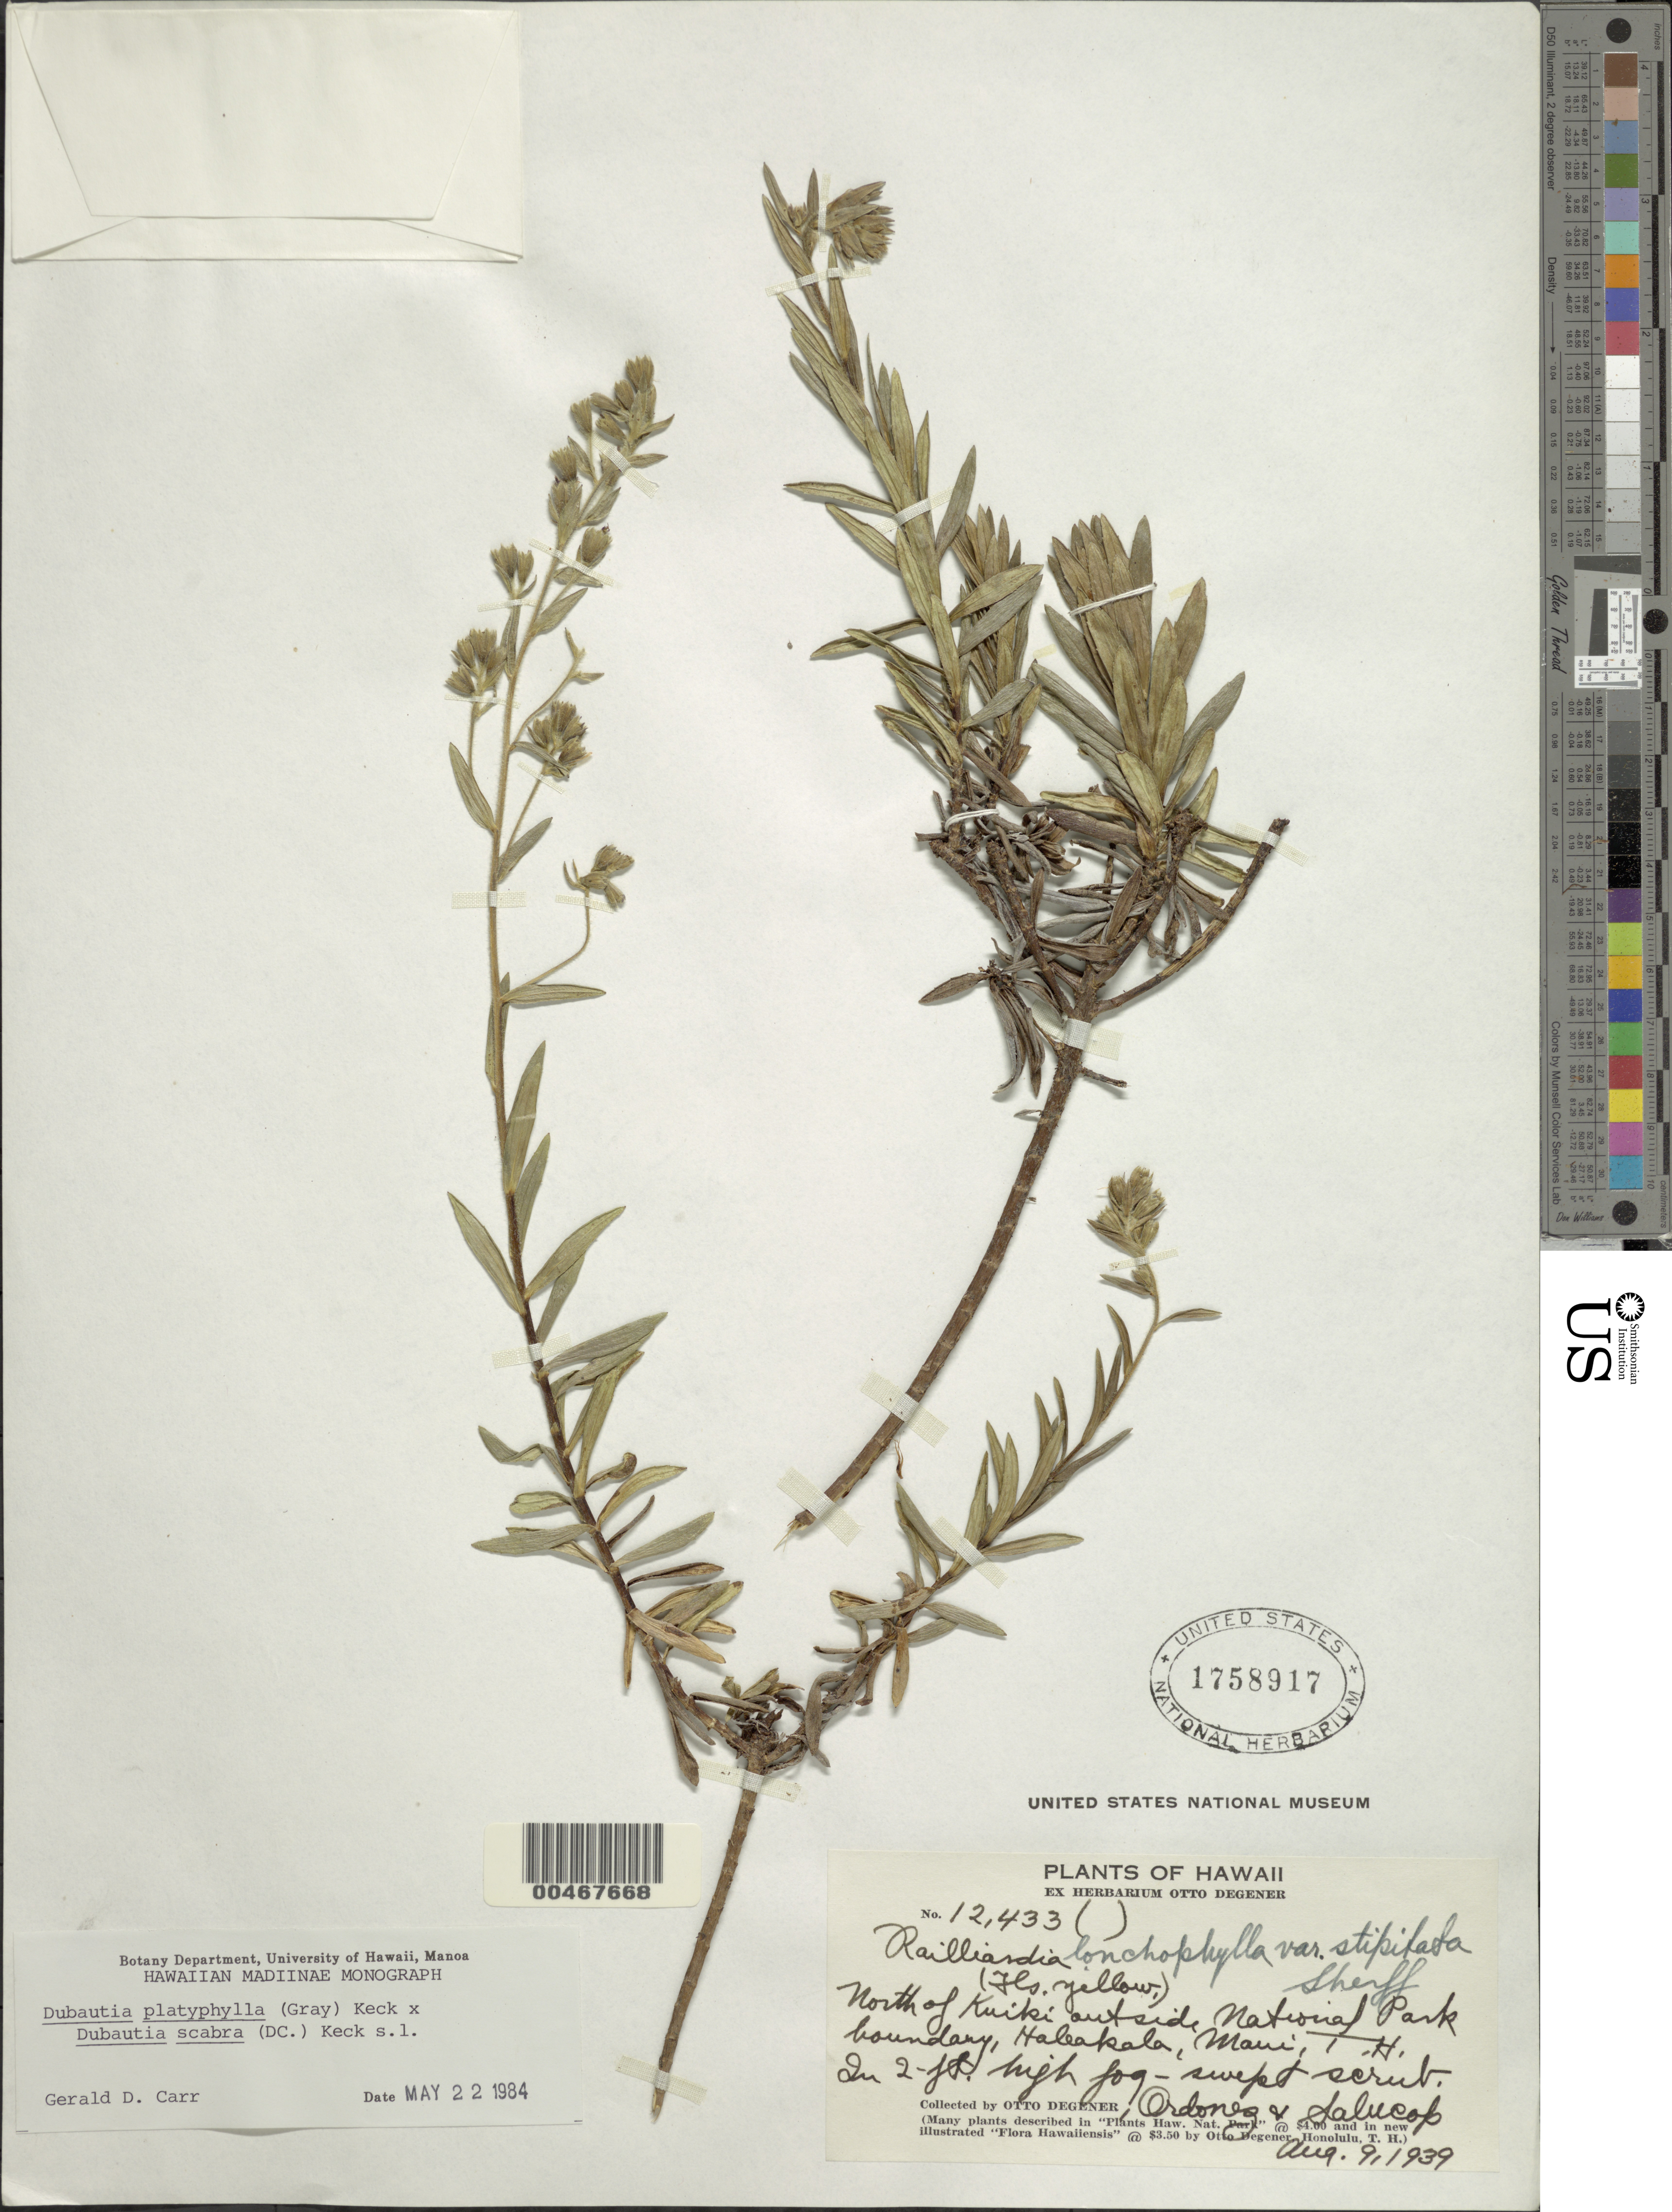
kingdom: Plantae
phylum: Tracheophyta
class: Magnoliopsida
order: Asterales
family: Asteraceae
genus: Dubautia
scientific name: Dubautia platyphylla x D. scabra (DC.) D.D. Keck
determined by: Carr, G. D.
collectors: O. Degener, Ordonez & -- Salucop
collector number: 12433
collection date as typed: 9 Aug 1939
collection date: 1939-08-09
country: United States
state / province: Hawaii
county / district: Maui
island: Maui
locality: N of Kuiki outside National Park boundary, Haleakala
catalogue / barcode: US 1758917